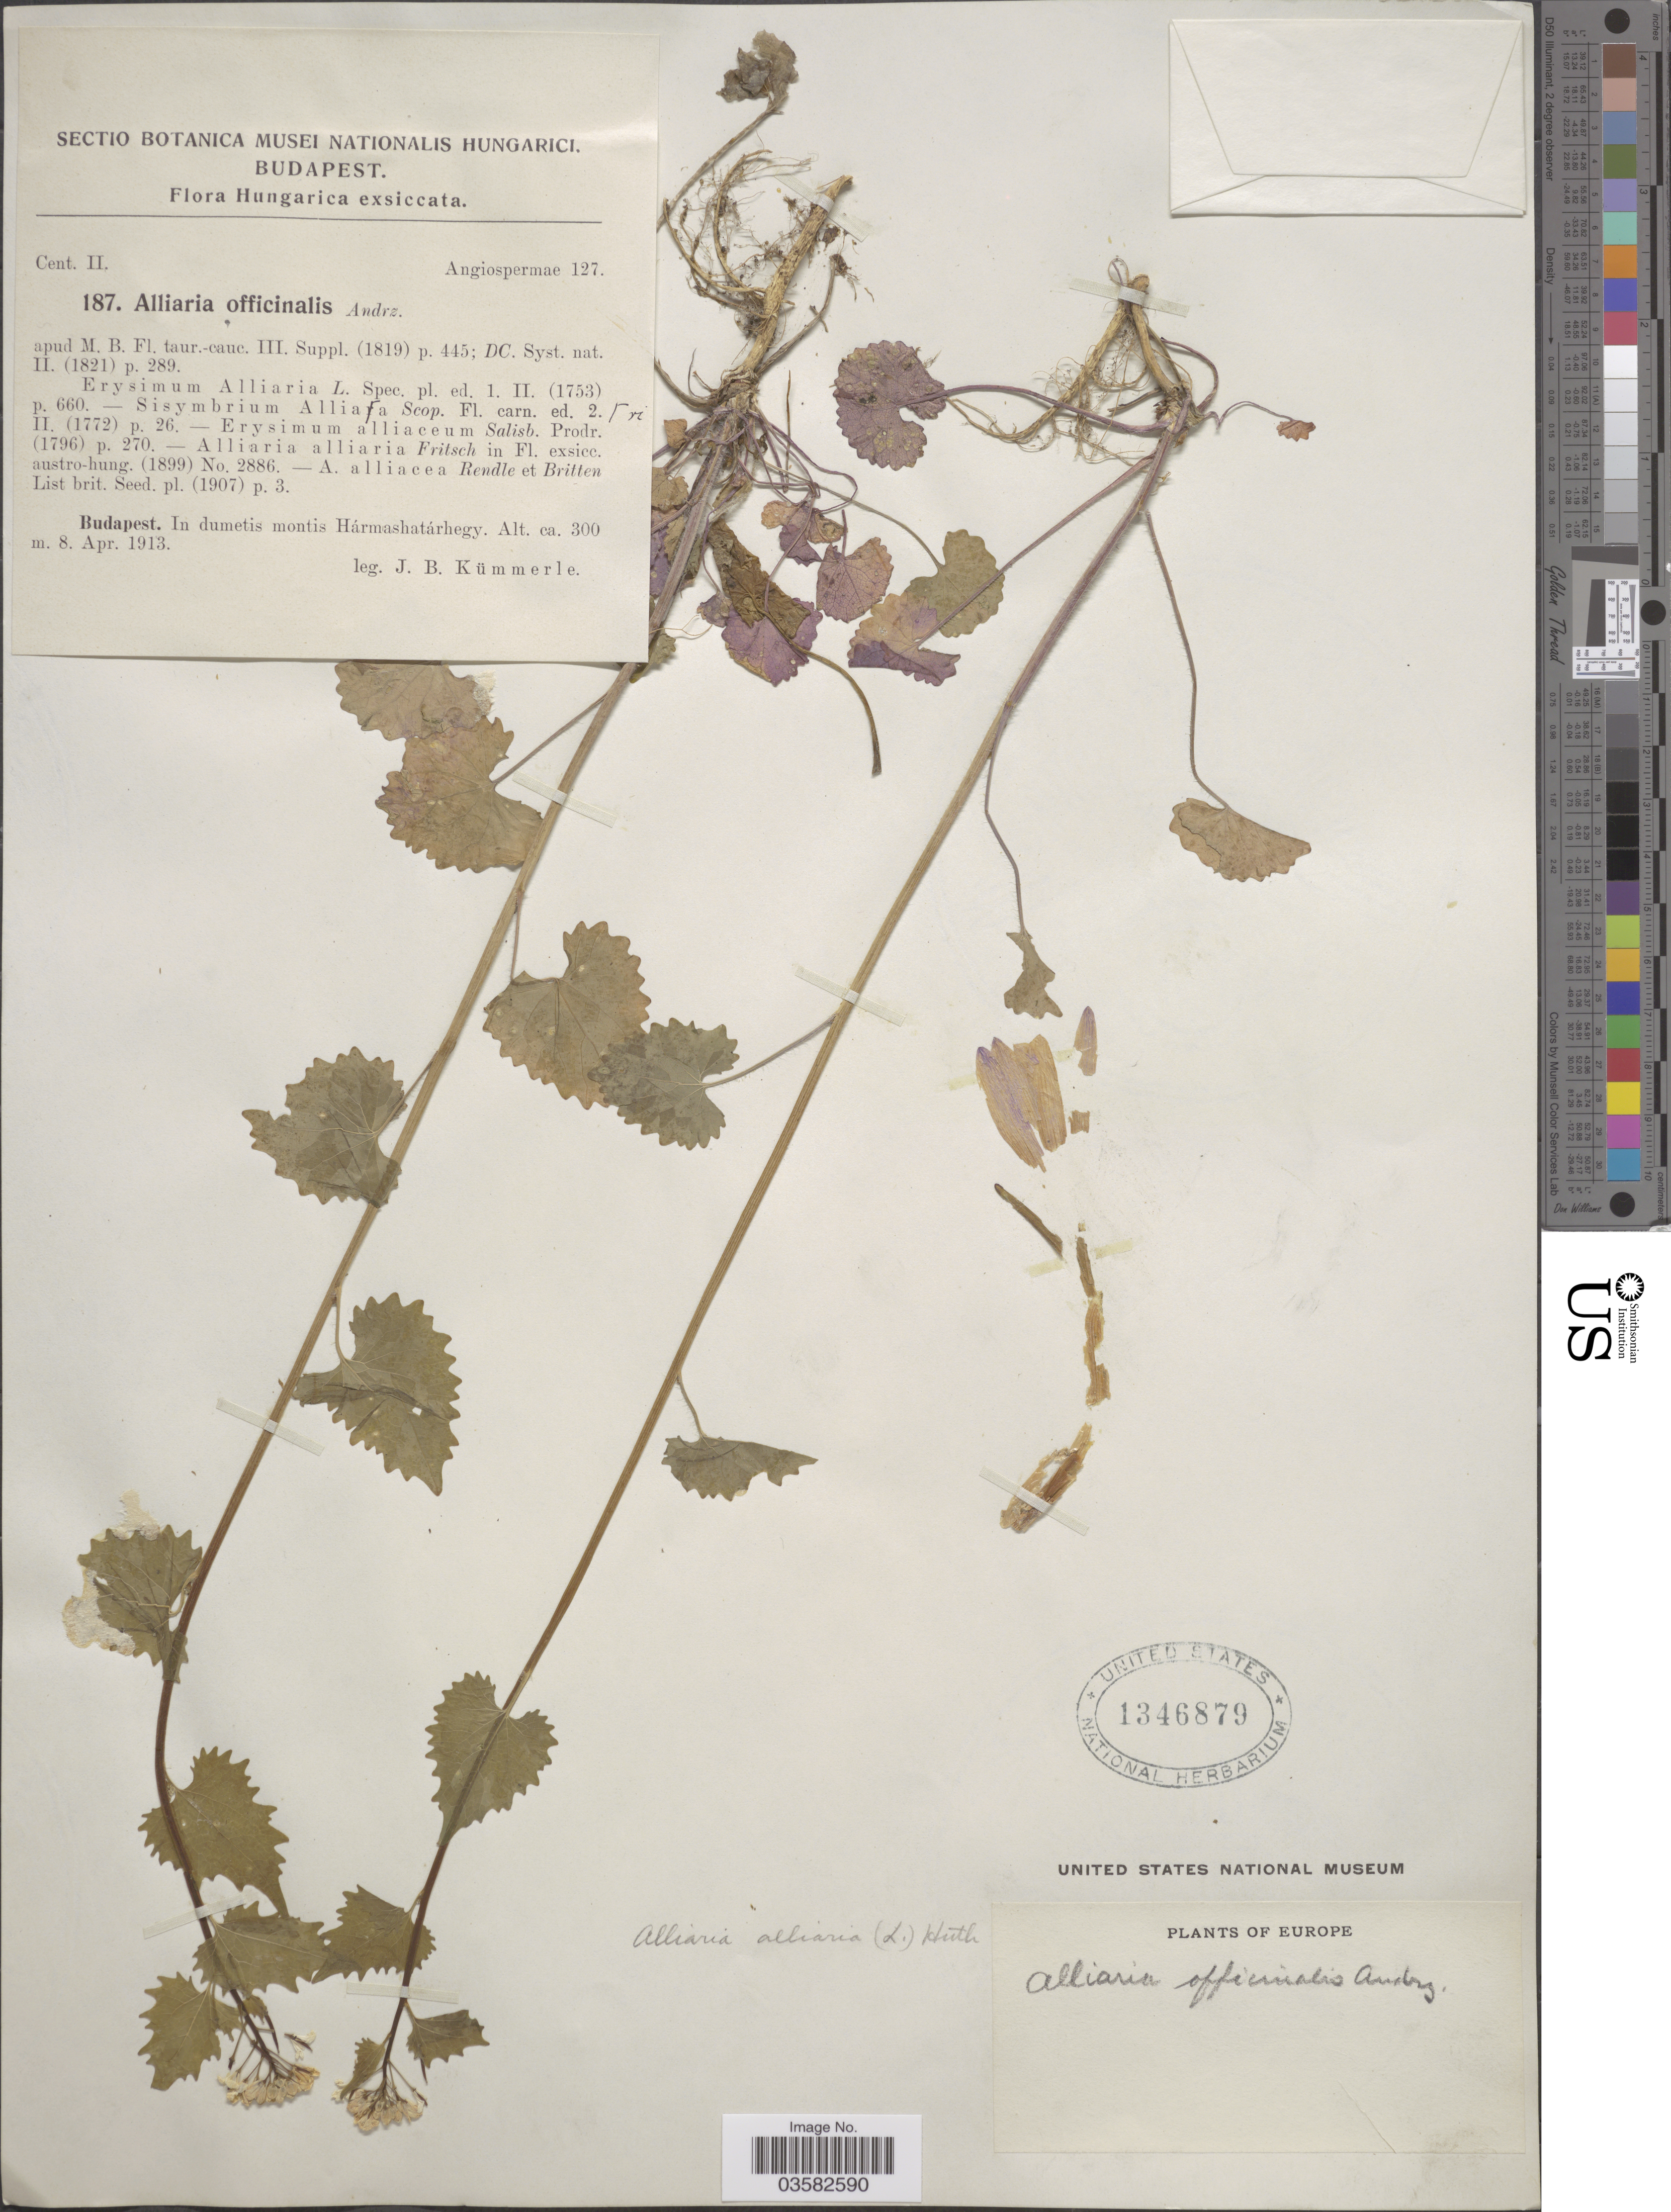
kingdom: Plantae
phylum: Tracheophyta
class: Magnoliopsida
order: Brassicales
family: Brassicaceae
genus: Alliaria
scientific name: Alliaria petiolata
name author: (M. Bieb.) Cavara & Grande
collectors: J. Kummerle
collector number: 187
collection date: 1913-04-08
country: Hungary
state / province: Budapest, Capital District of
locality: In dumetis montis Hármashatárhegy.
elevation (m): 300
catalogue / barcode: US 1346879